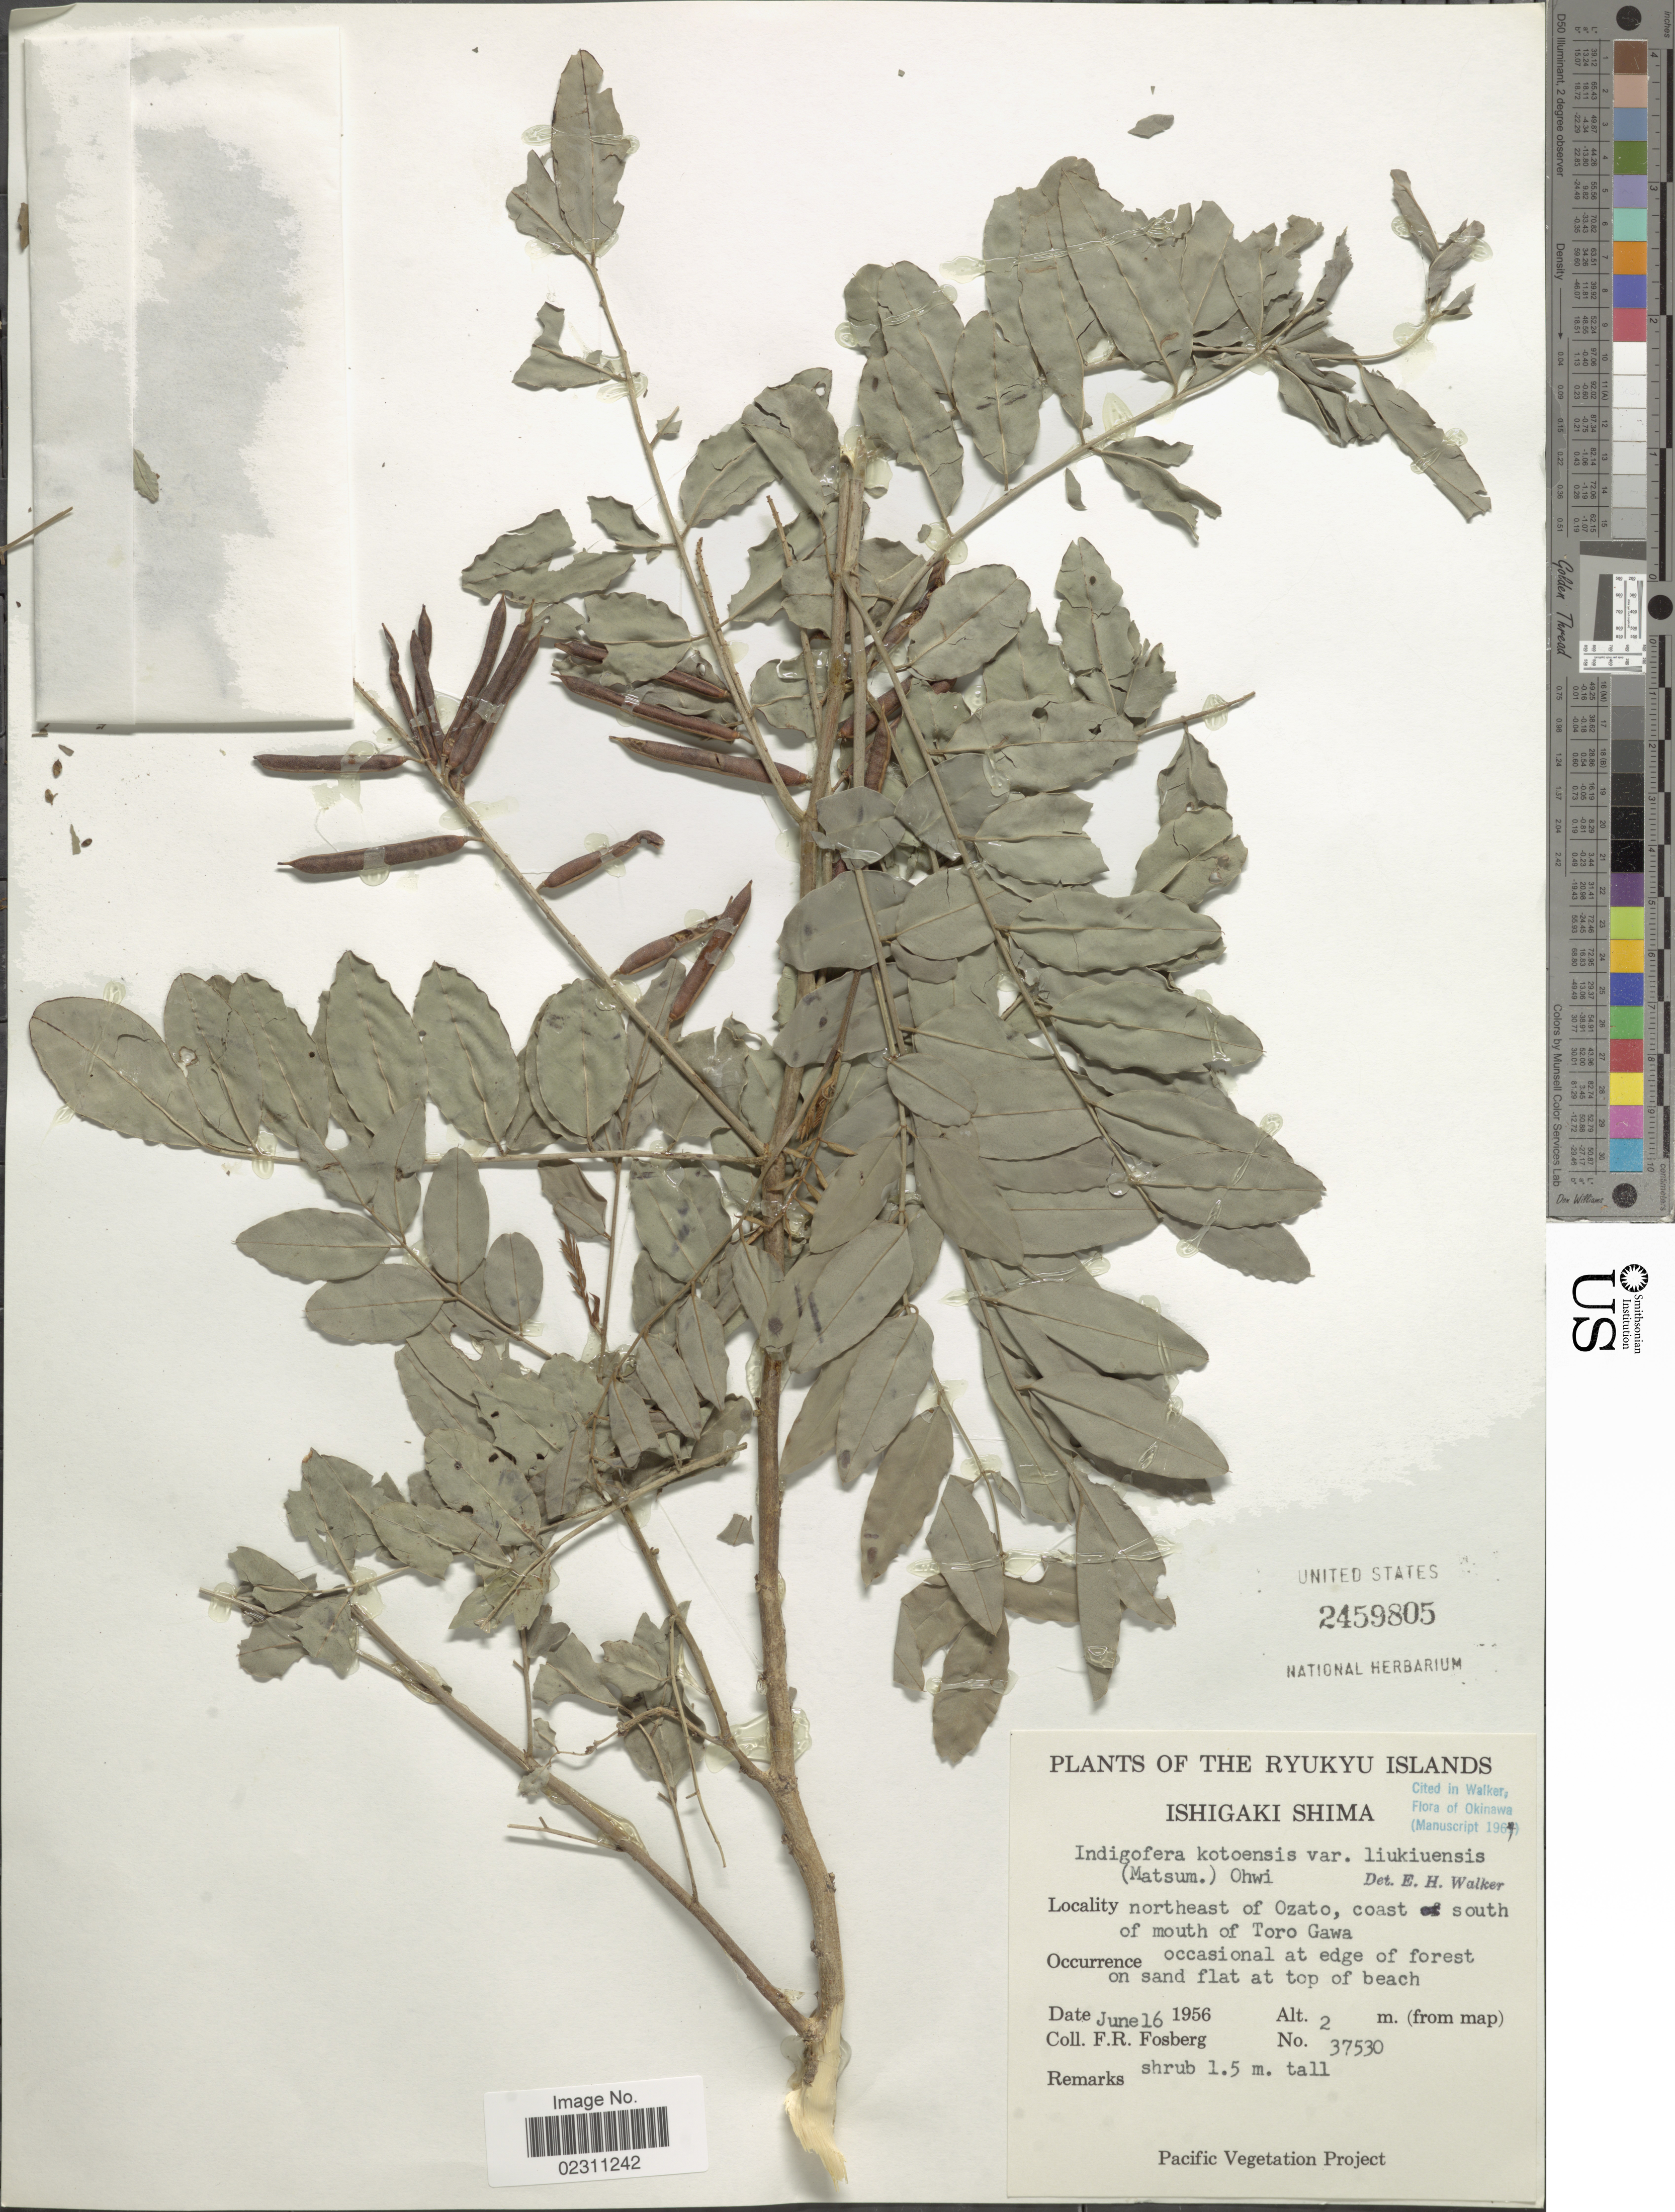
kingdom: Plantae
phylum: Tracheophyta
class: Magnoliopsida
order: Fabales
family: Fabaceae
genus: Indigofera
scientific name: Indigofera zollingeriana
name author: Miq.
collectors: F. R. Fosberg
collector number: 37530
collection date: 1956-06-16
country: Japan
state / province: Okinawa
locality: Ryukyu Islands. Ishigaki Shima. Northeast of Ozato, coast south of mouth of Toro Gawa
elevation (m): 2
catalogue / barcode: US 2459805